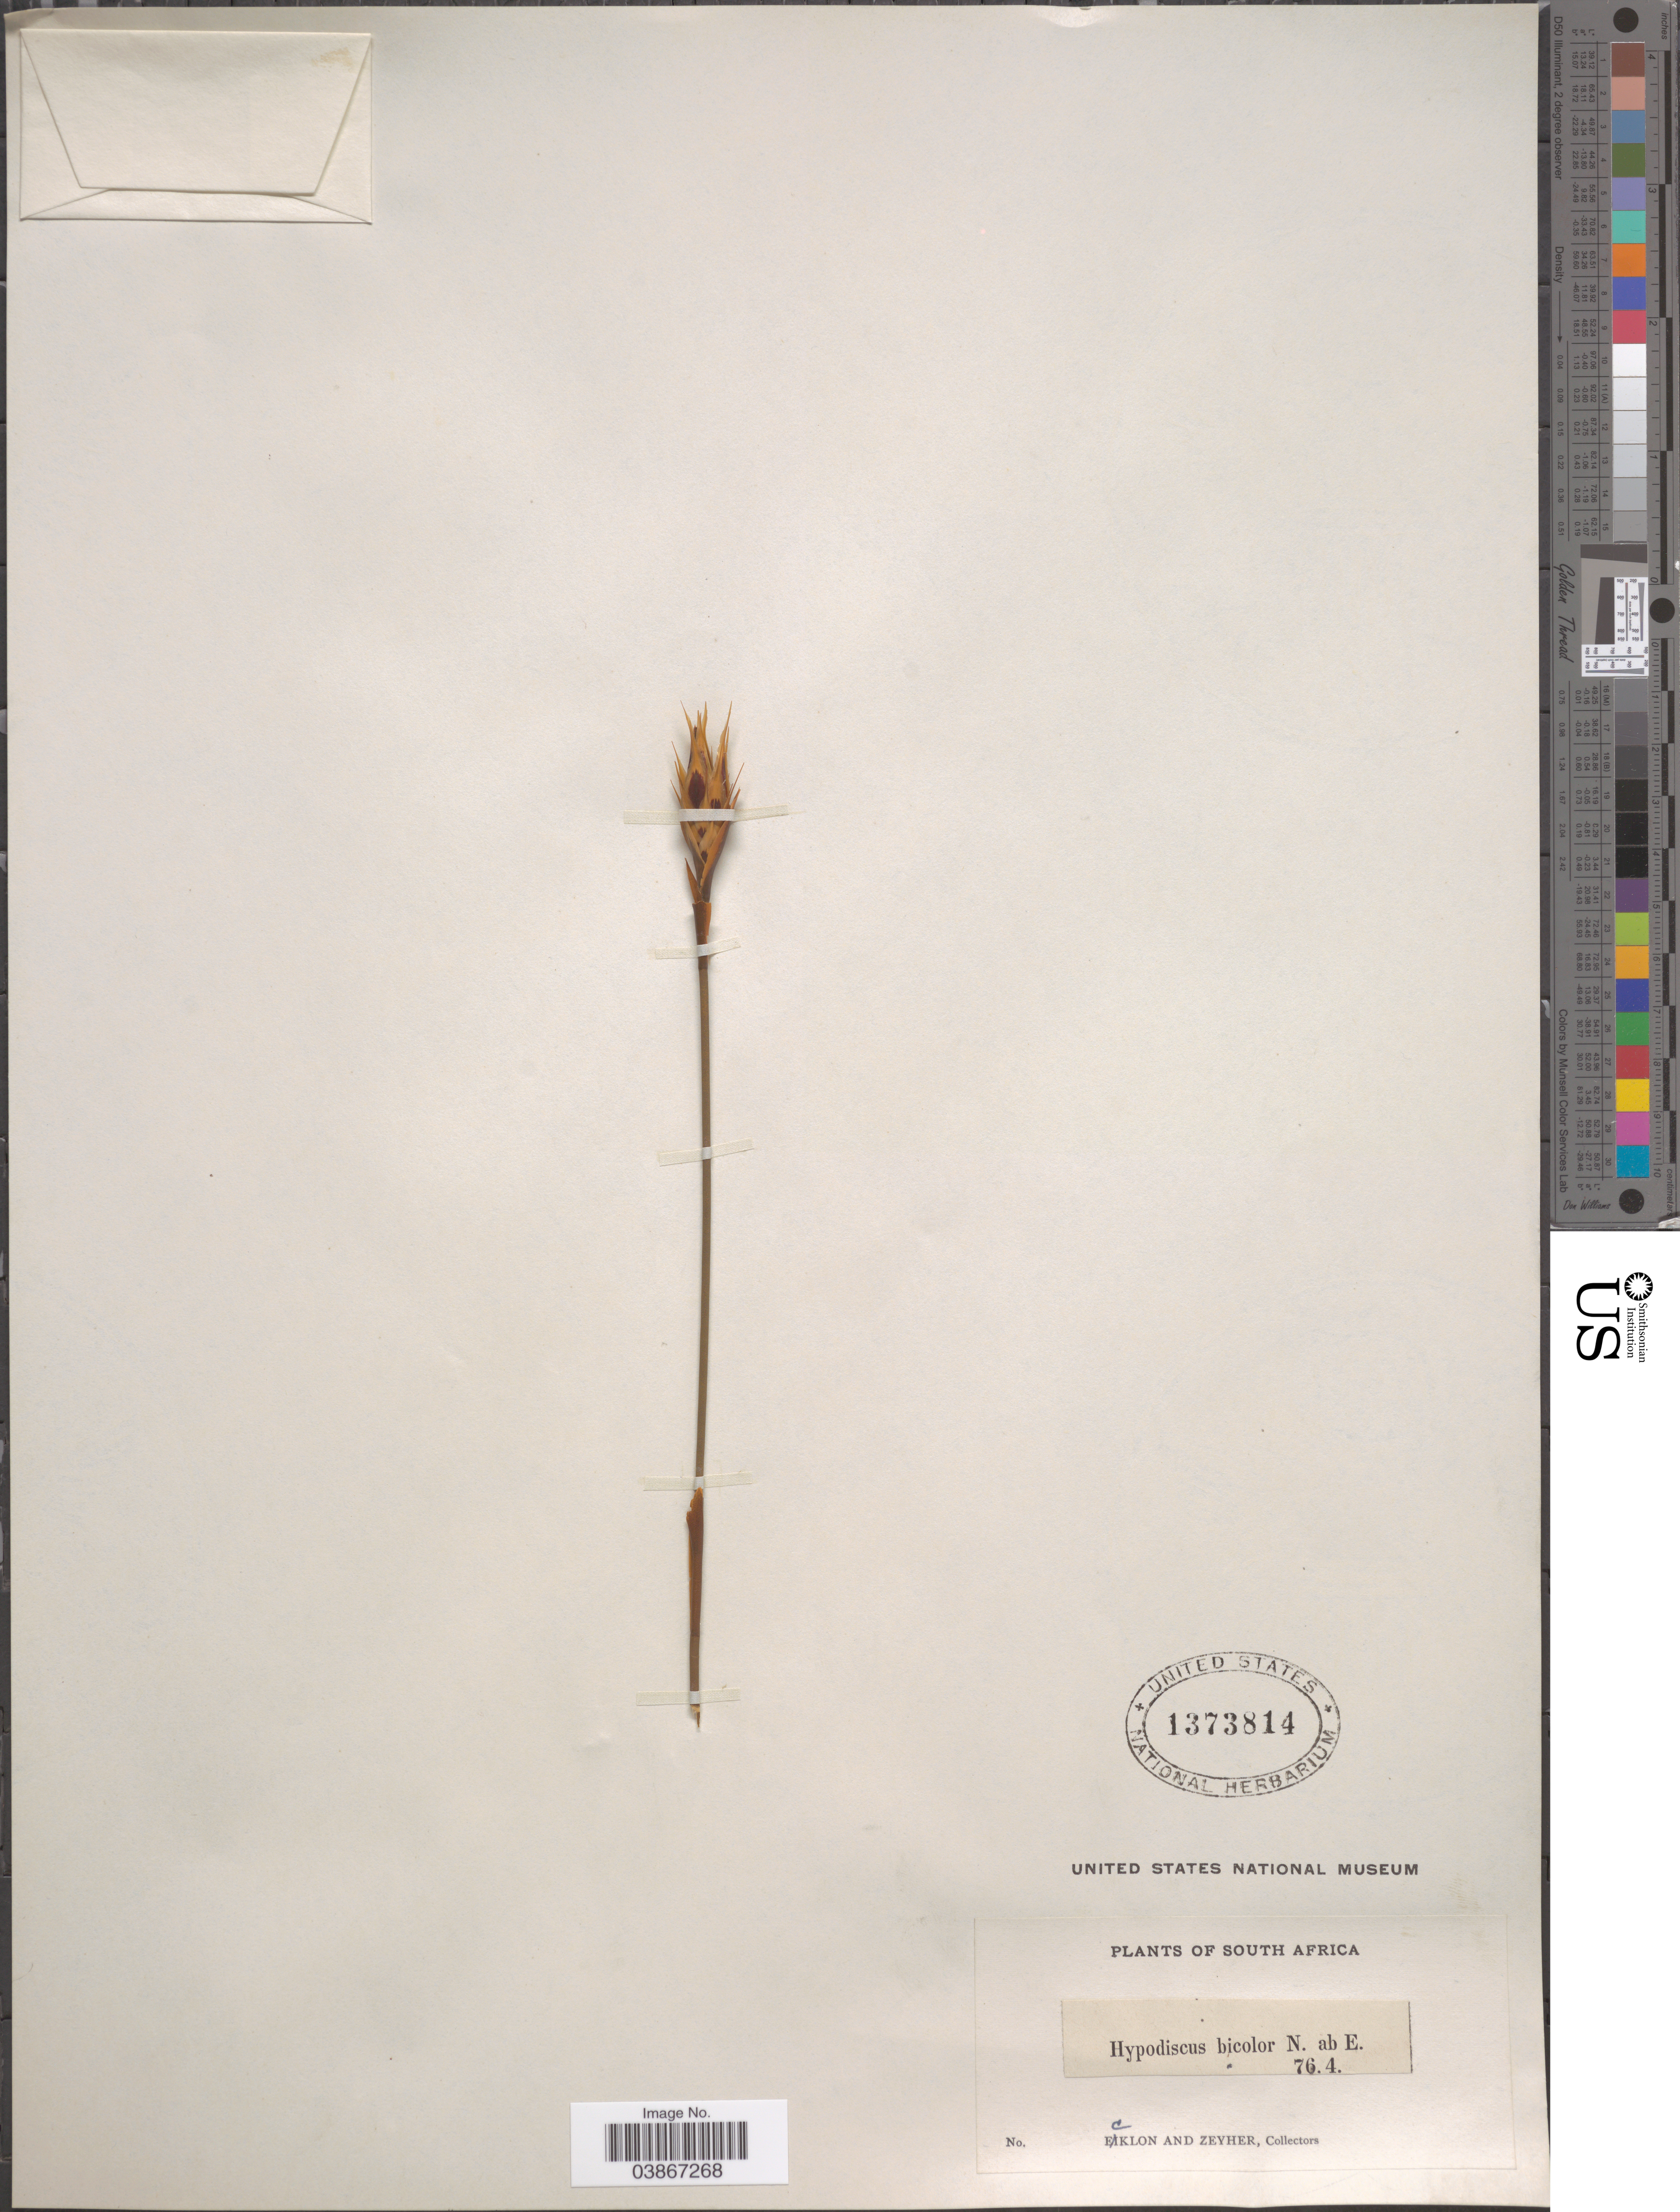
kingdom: Plantae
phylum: Tracheophyta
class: Liliopsida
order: Poales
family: Restionaceae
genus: Hypodiscus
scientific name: Hypodiscus bicolor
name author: Nees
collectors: -. Ecklon & -. Zeyher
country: South Africa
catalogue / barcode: US 1373814